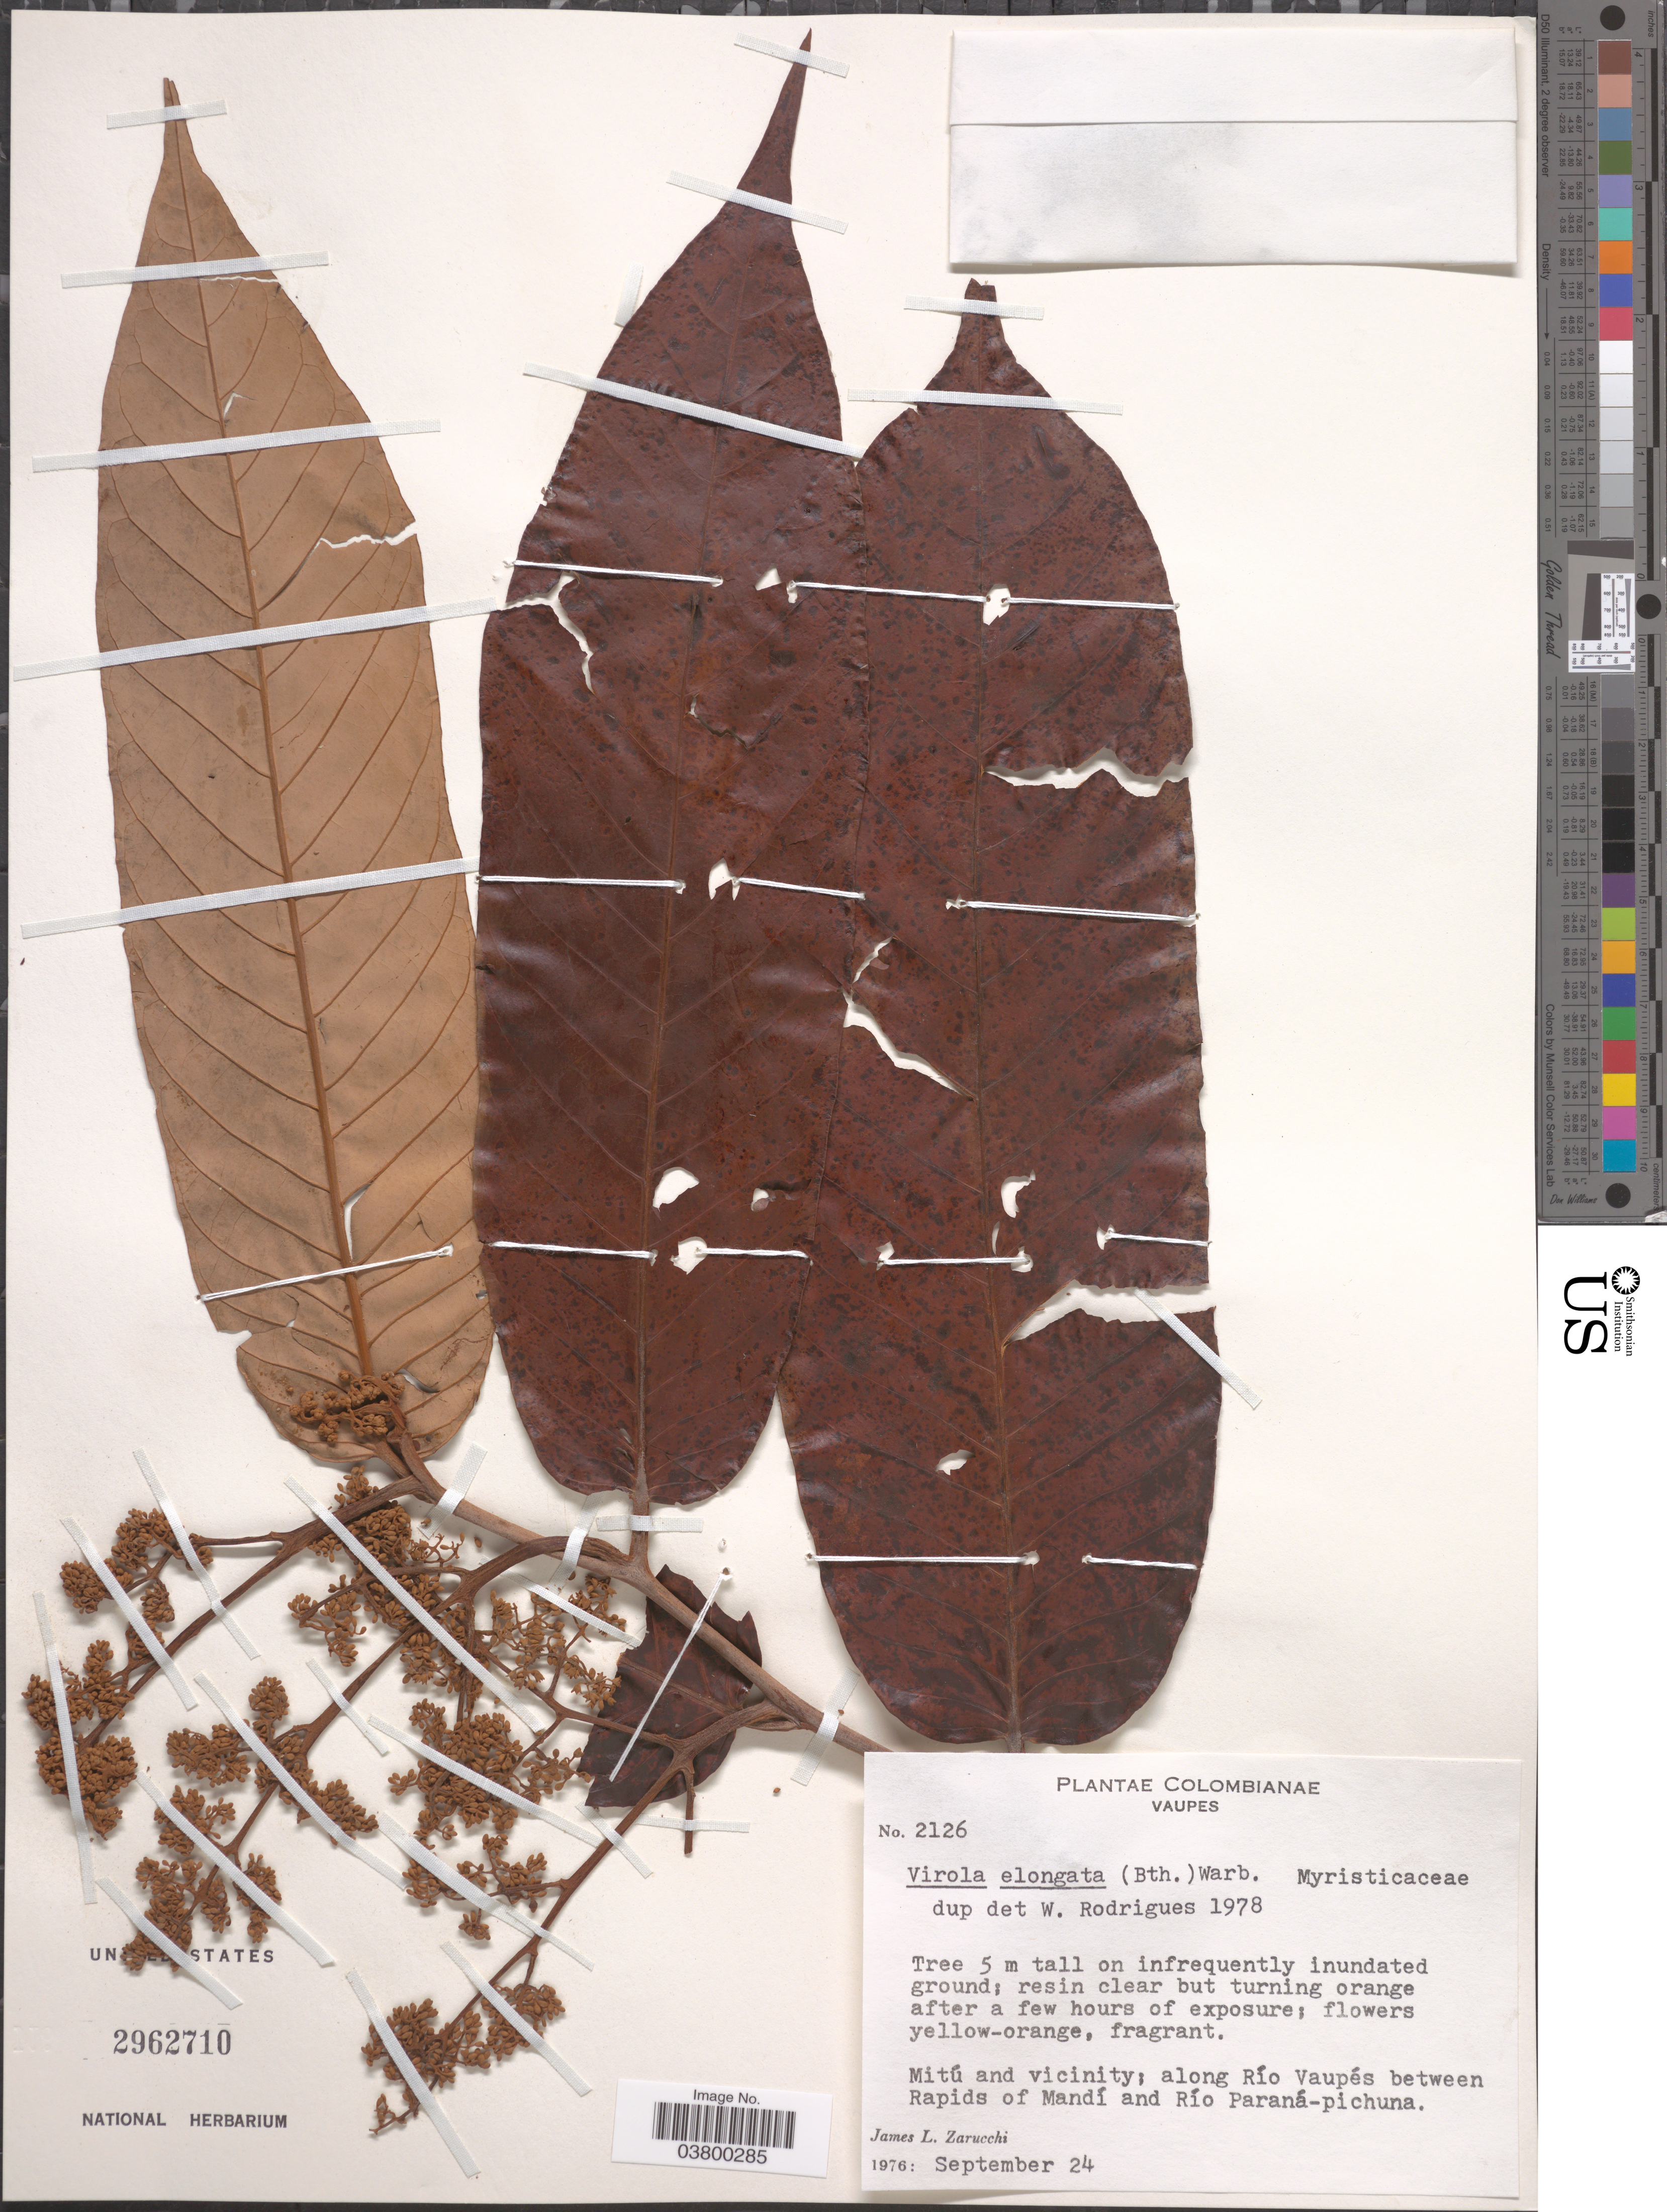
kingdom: Plantae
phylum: Tracheophyta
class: Magnoliopsida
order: Magnoliales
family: Myristicaceae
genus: Virola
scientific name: Virola elongata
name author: (Benth.) Warb.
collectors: J. L. Zarucchi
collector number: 2126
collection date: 1976-09-24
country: Colombia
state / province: Vaupés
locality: Mitú and vicinity; along Río Vaupés between Rapids of Mandí and Río Paraná-pichuna.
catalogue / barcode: US 2962710